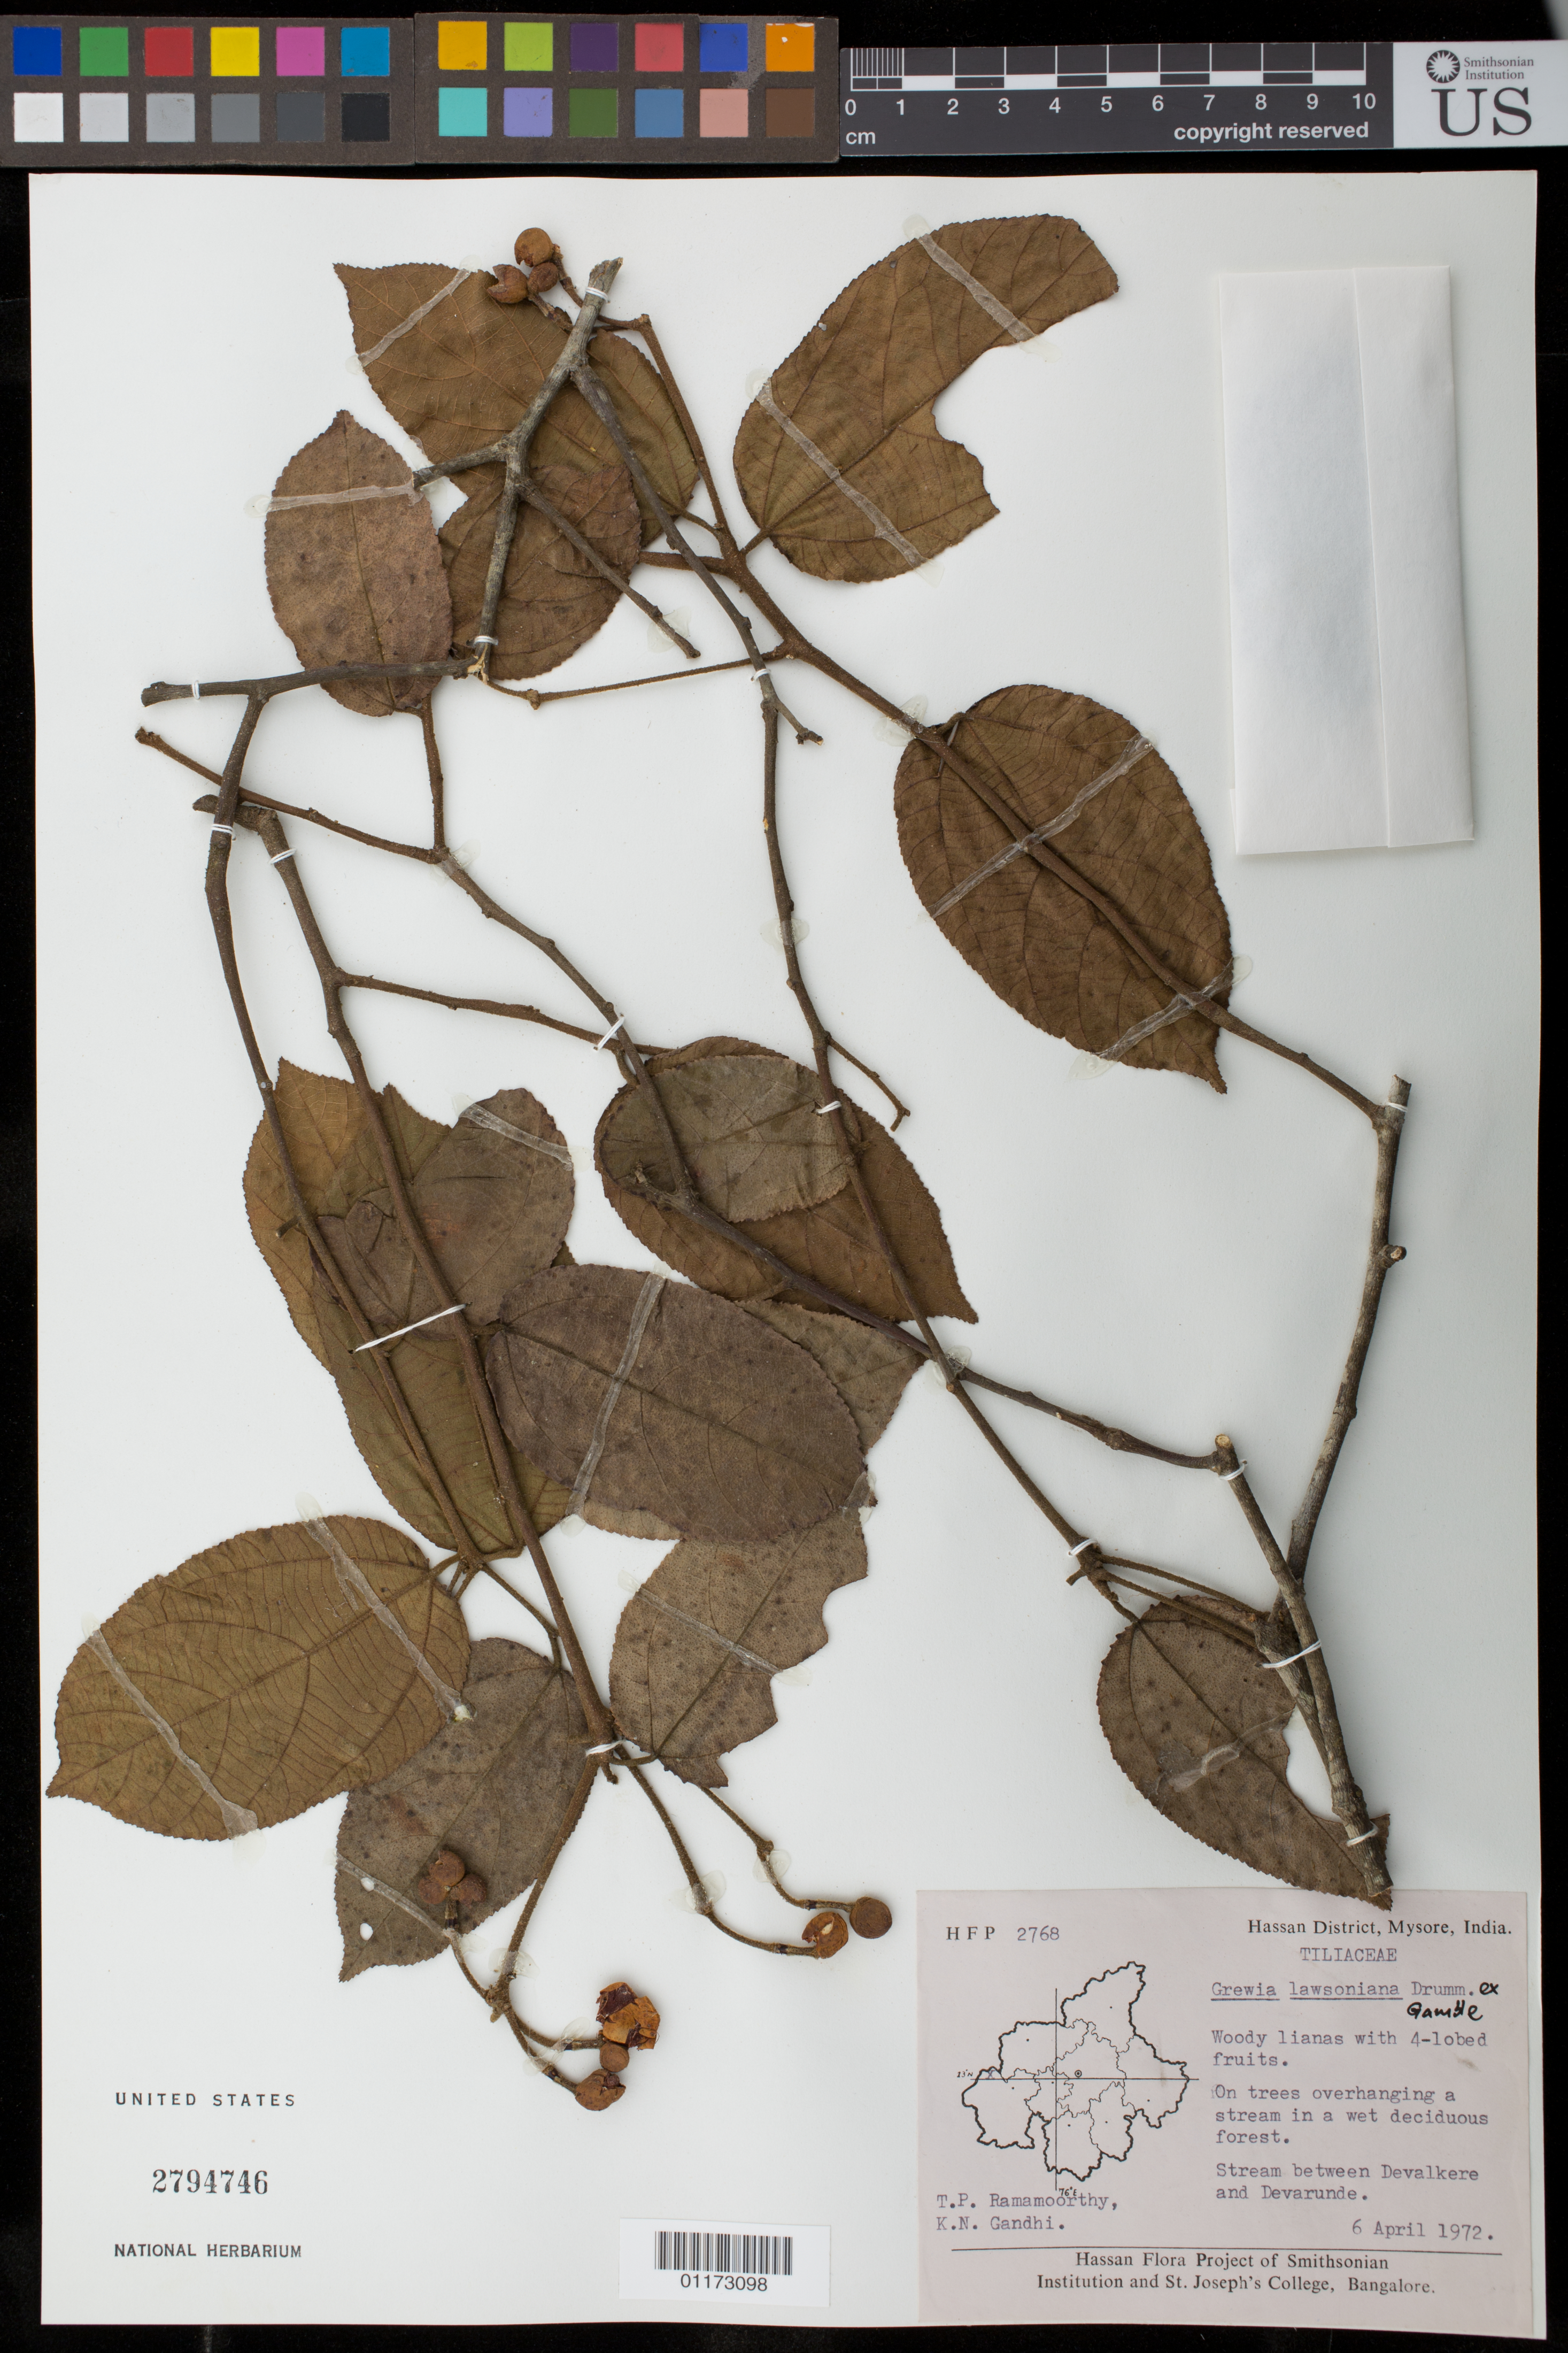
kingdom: Plantae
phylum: Tracheophyta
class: Magnoliopsida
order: Malvales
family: Malvaceae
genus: Microcos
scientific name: Microcos heterotricha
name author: (Mast.) Burret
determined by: Jourdain-Fievet, L.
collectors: T. P. Ramamoorthy & K. N. Gandhi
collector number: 2768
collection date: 1972-04-06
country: India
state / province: Karnataka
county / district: Mysore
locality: Stream between Devalkere and Devarunde.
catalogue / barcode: US 2794746